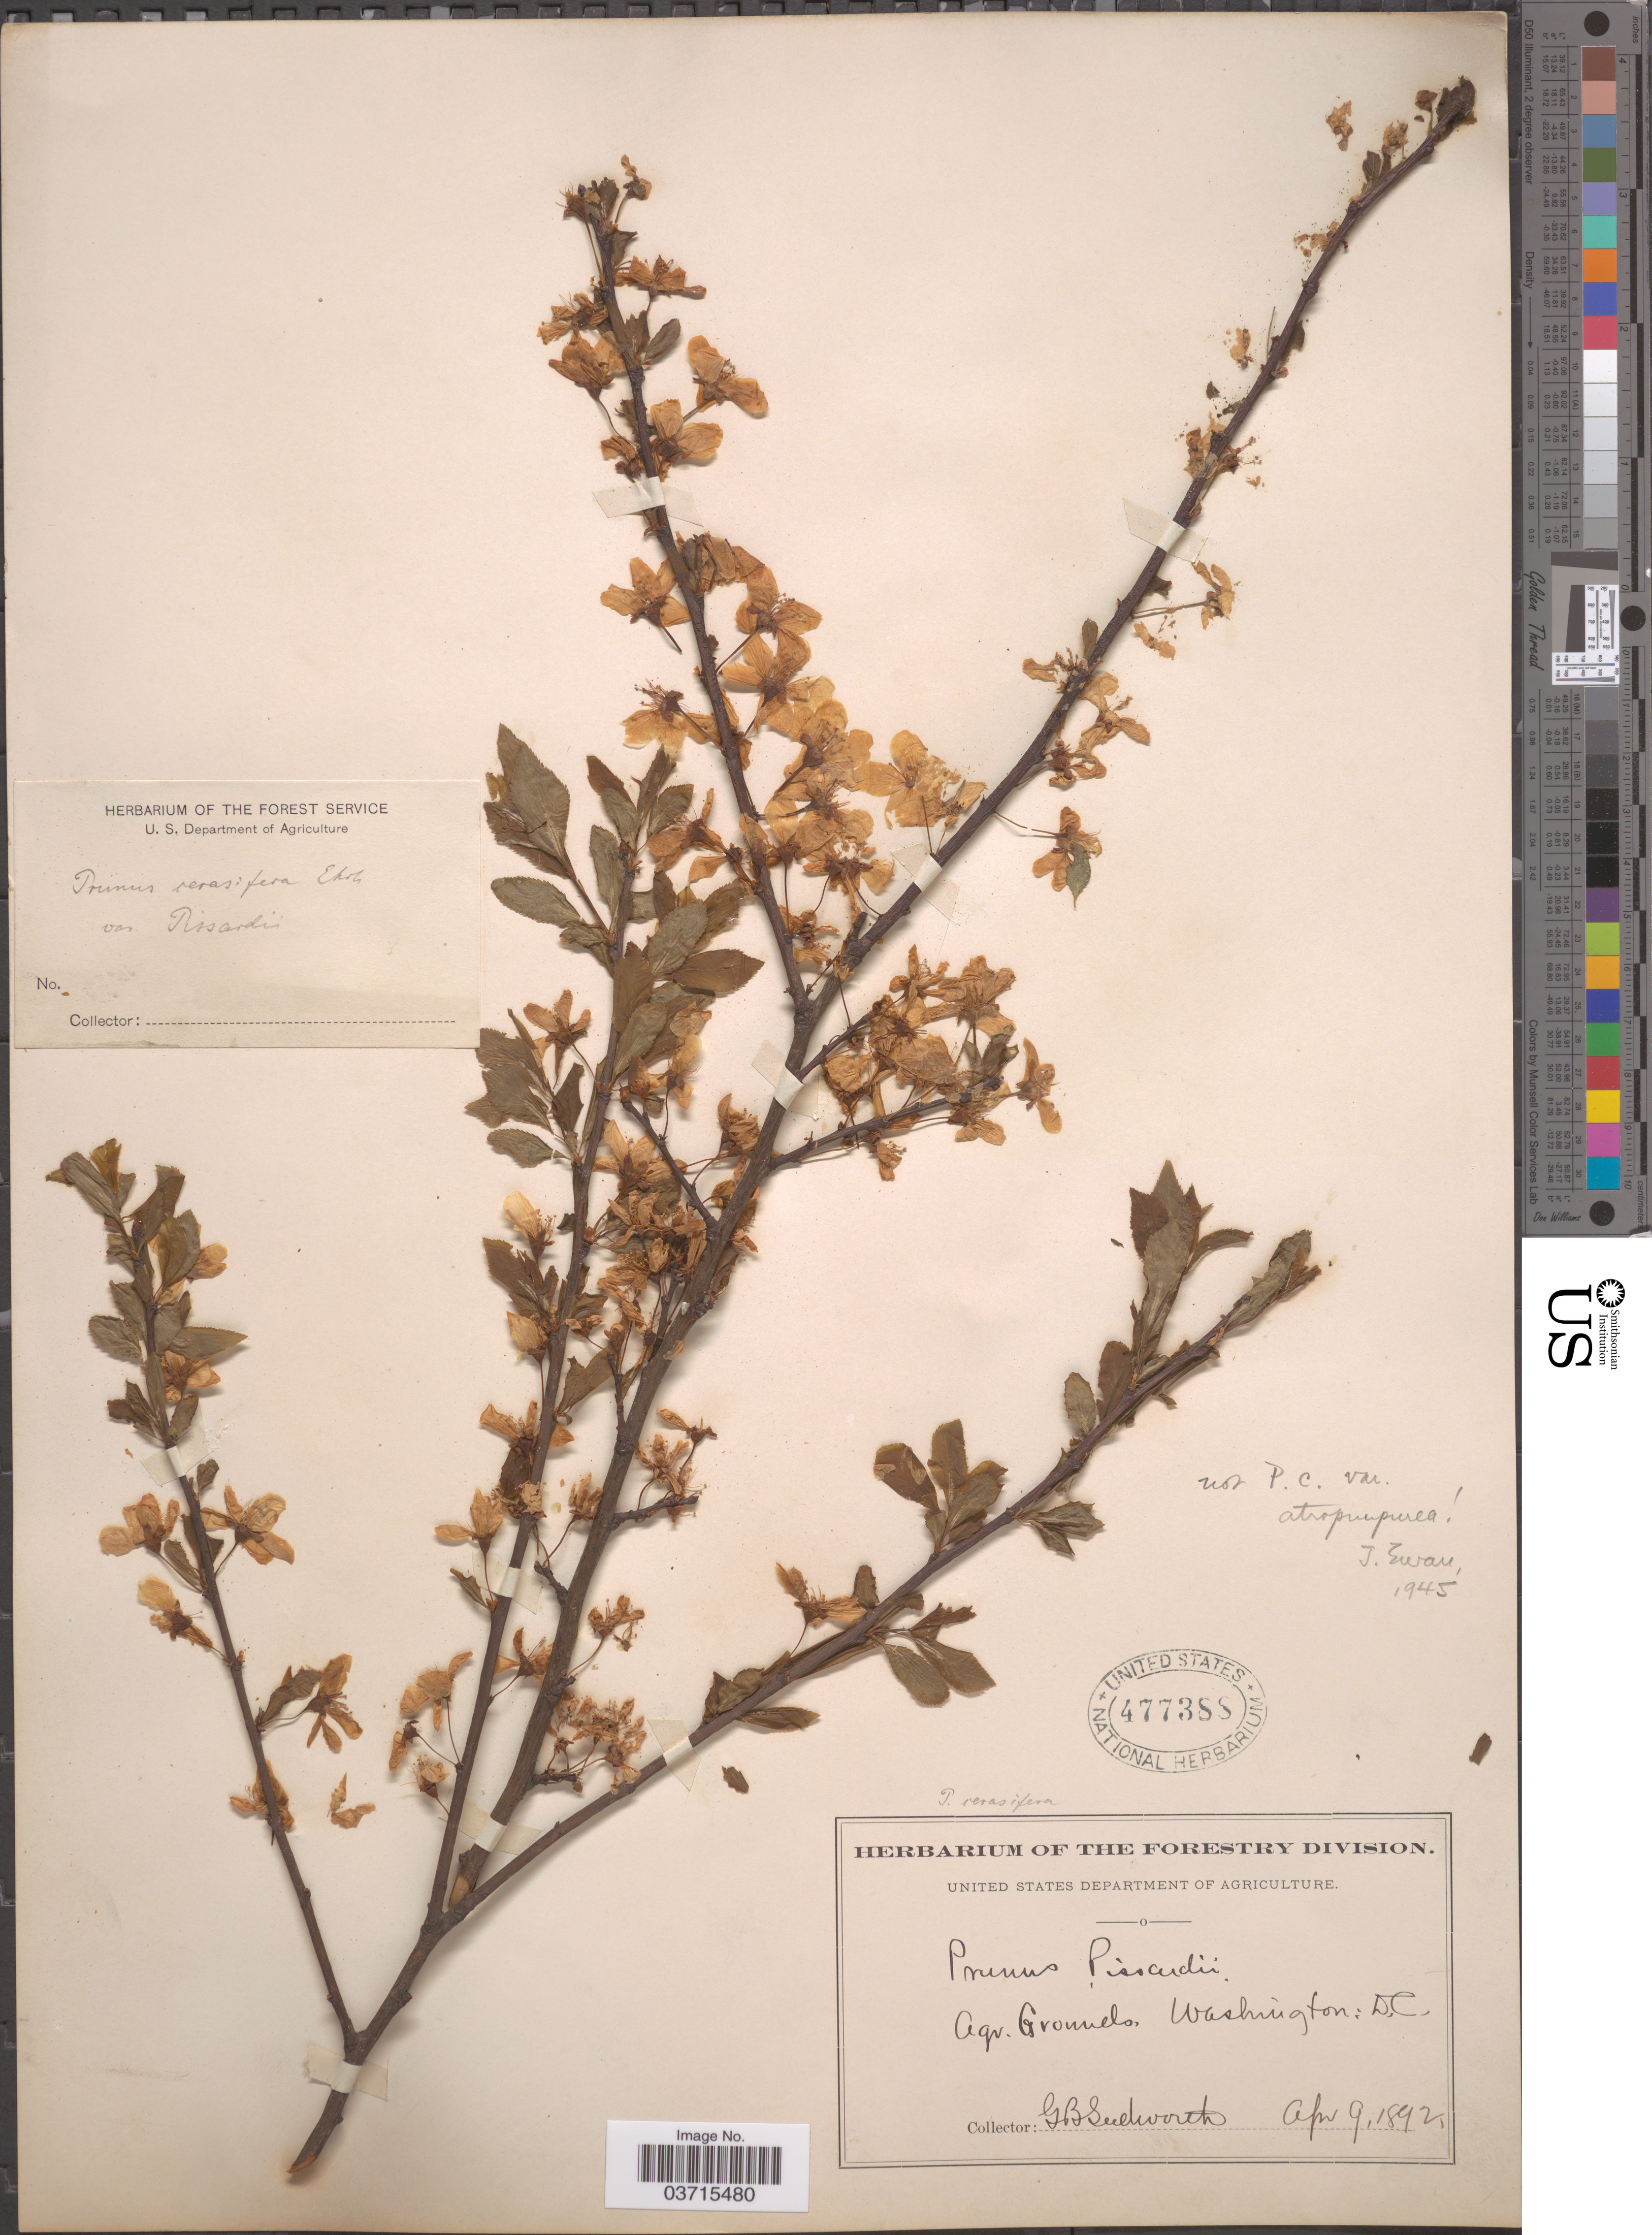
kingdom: Plantae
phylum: Tracheophyta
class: Magnoliopsida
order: Rosales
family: Rosaceae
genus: Prunus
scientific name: Prunus cerasifera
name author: Ehrh.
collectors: G. B. Sudworth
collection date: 1892-04-09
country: United States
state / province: District of Columbia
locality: Agr. Grounds, Washington, D. C.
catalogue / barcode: US 477388